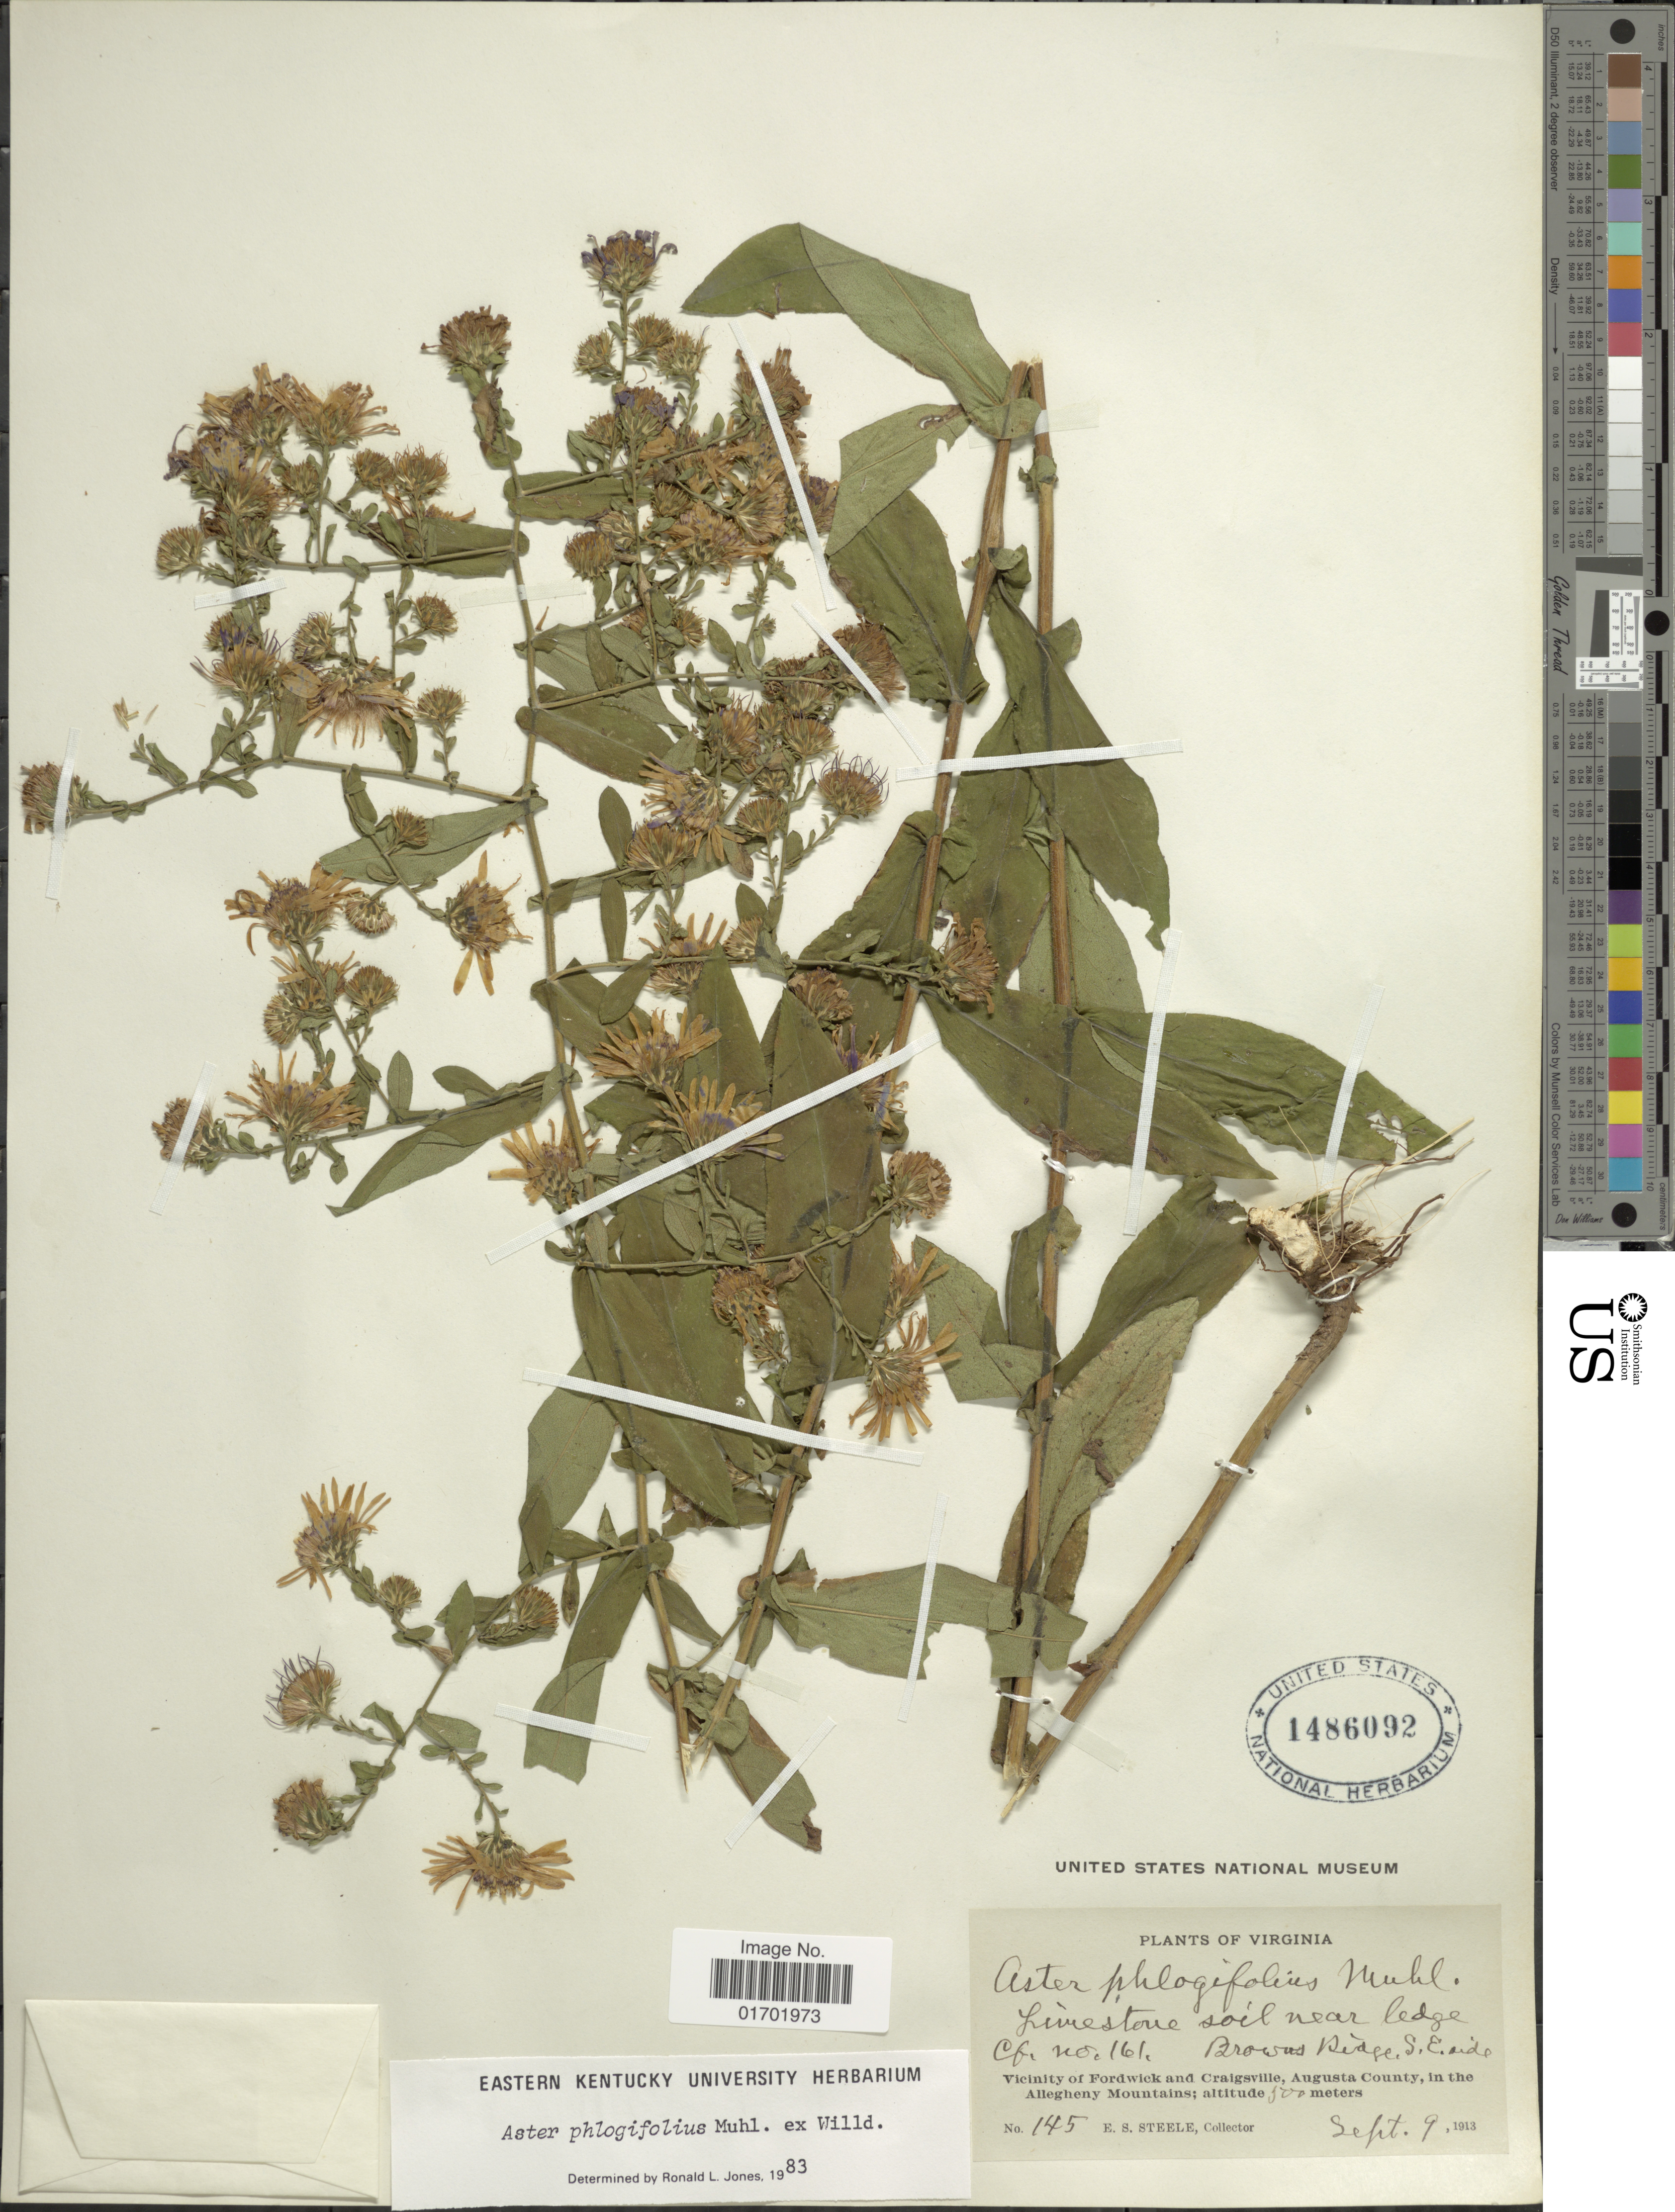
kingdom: Plantae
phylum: Tracheophyta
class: Magnoliopsida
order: Asterales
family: Asteraceae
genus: Symphyotrichum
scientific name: Symphyotrichum phlogifolium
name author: (Muhl. ex Willd.) G.L. Nesom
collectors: E. Steele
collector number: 145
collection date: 1913-09-09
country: United States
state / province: Virginia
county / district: Augusta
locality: Browns Ridge, S. E. side, Vicinity of Fordwick and Craigsville, Augusta County, in the Allegheny Mountains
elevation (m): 500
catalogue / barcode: US 1486092